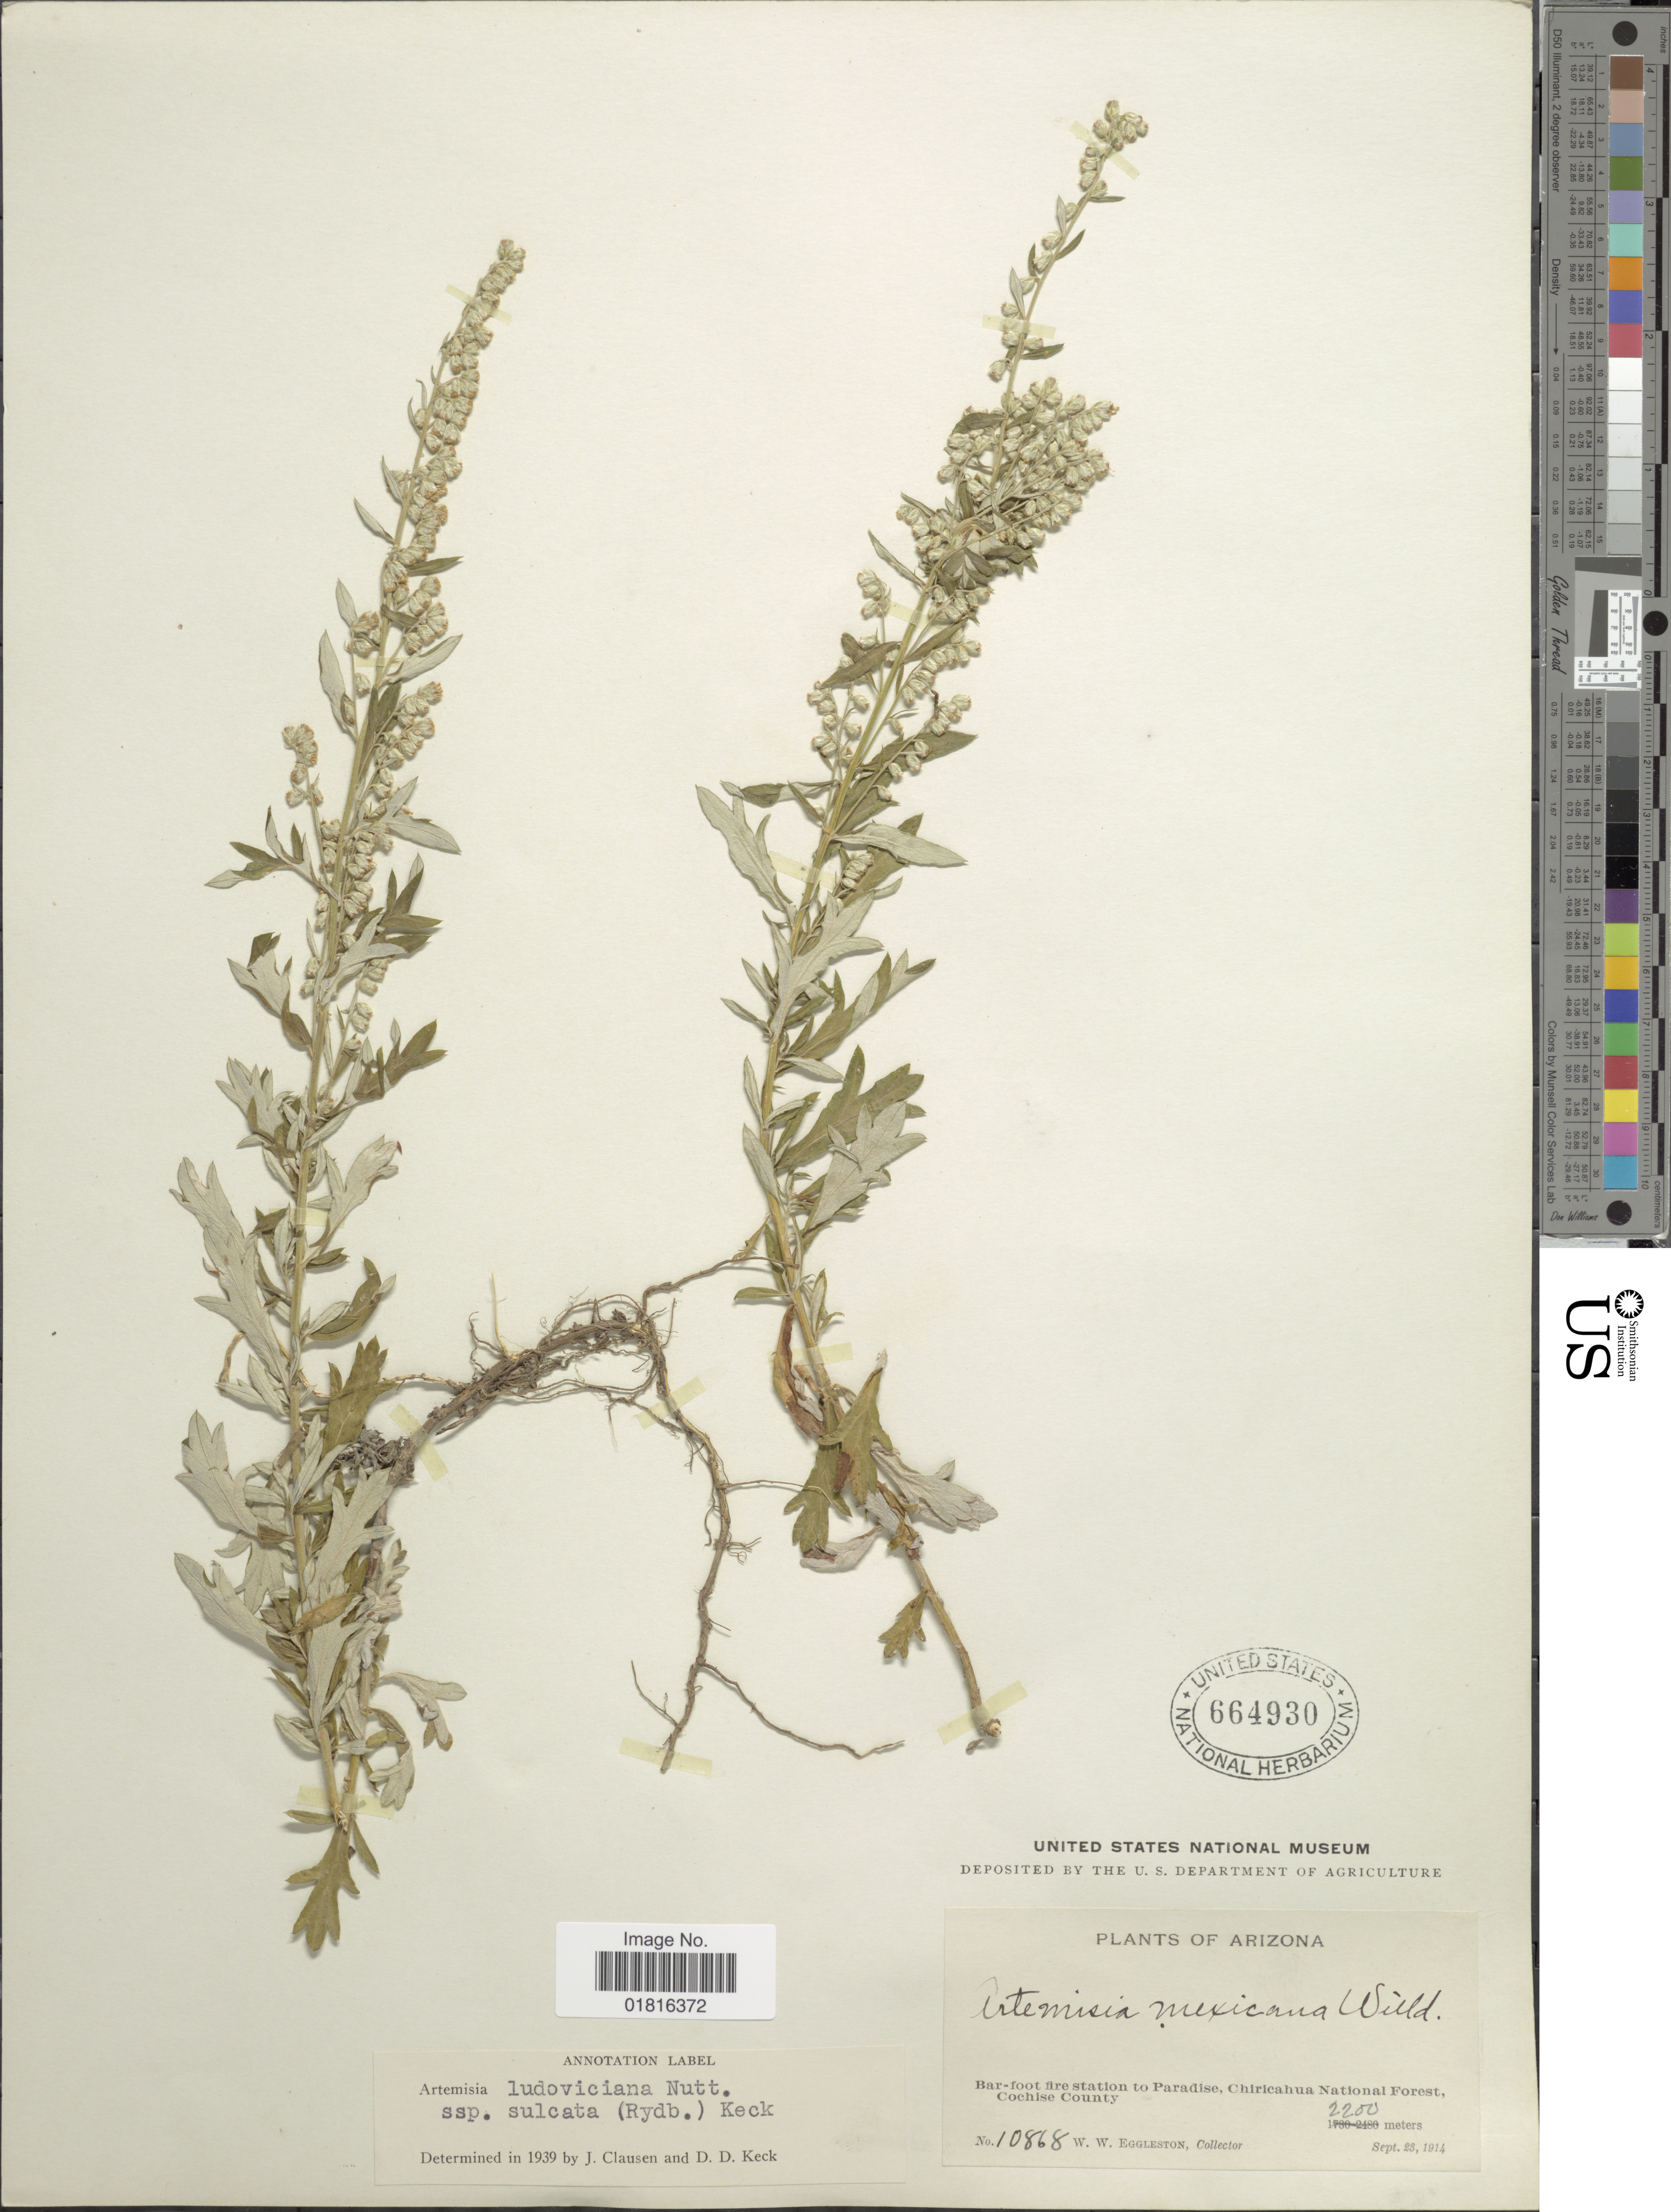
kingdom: Plantae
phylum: Tracheophyta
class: Magnoliopsida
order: Asterales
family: Asteraceae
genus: Artemisia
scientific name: Artemisia ludoviciana subsp. sulcata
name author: (Rydb.) D.D. Keck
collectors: W. W. Eggleston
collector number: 10868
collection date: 1914-09-23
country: United States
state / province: Arizona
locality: Bar-foot fire station to Paradise, Chiricahua National Forest, Cichise County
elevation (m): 2200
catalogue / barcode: US 664930